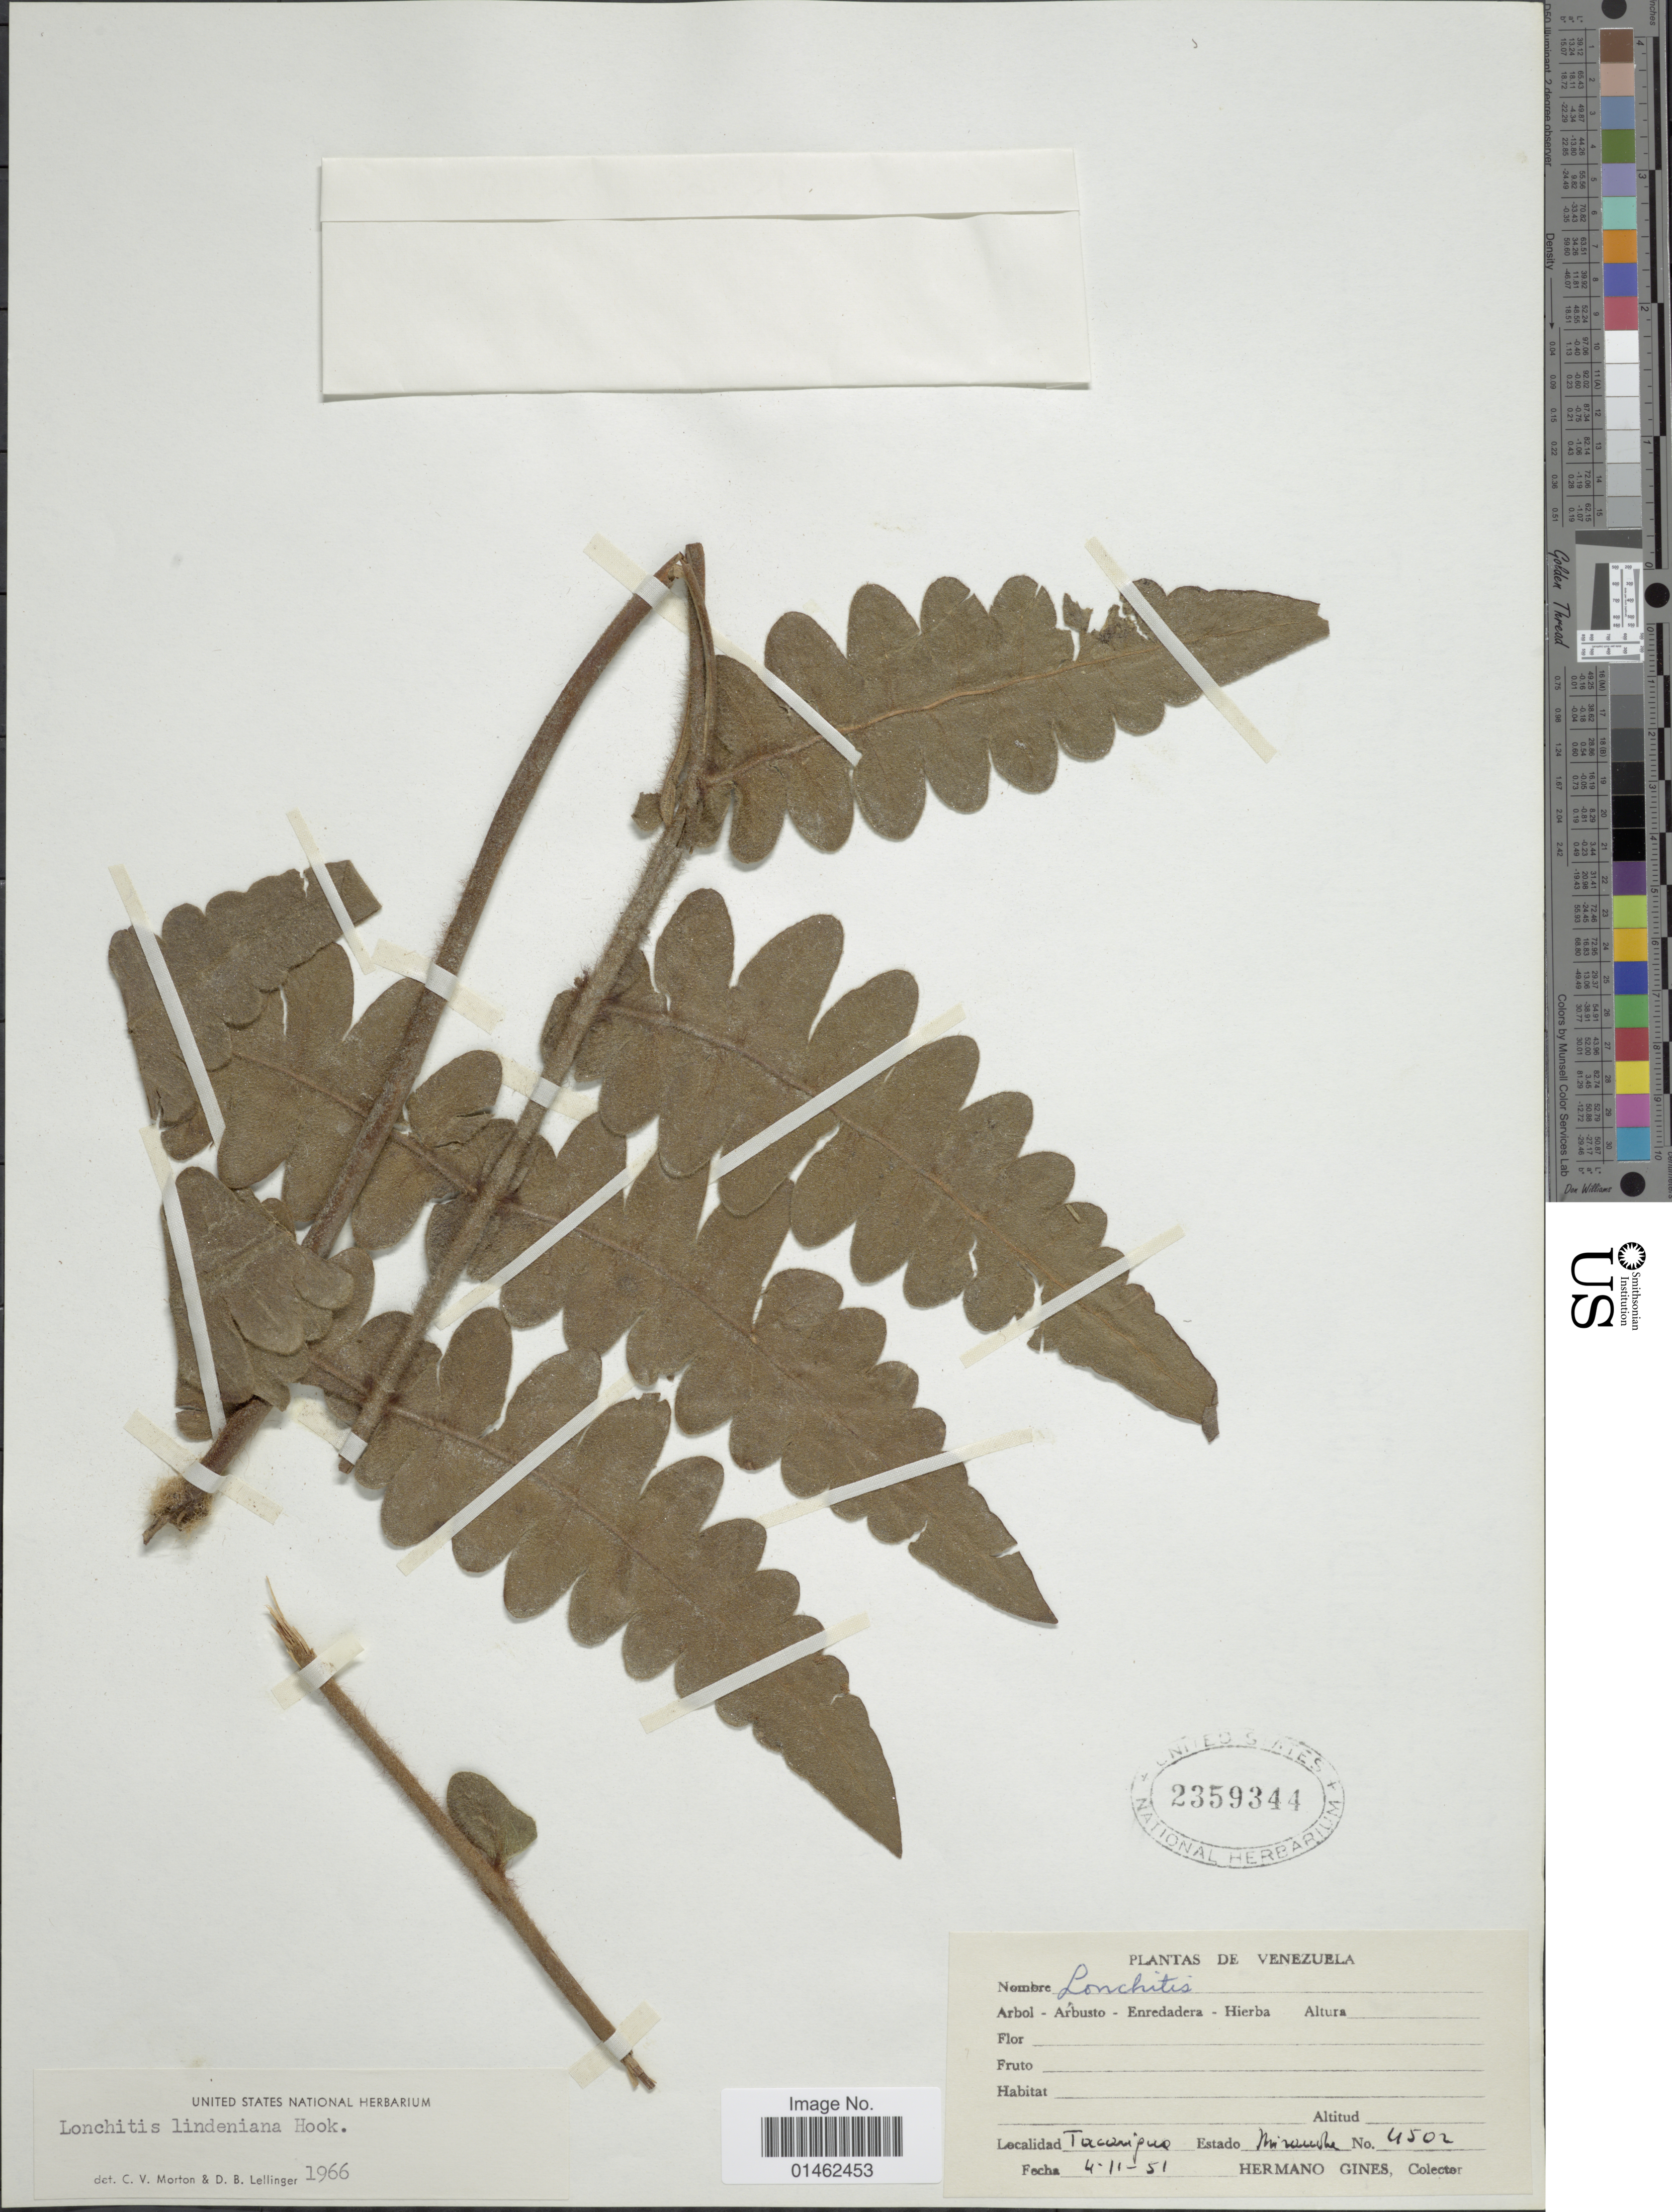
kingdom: Plantae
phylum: Tracheophyta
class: Polypodiopsida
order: Polypodiales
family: Dennstaedtiaceae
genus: Blotiella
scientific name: Blotiella lindeniana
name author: (Hook.) R.M. Tryon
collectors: Bro. Gines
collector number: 4502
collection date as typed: Transcribed d/m/y: 4/11/51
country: Venezuela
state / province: Miranda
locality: Tacarigua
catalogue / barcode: US 2359344